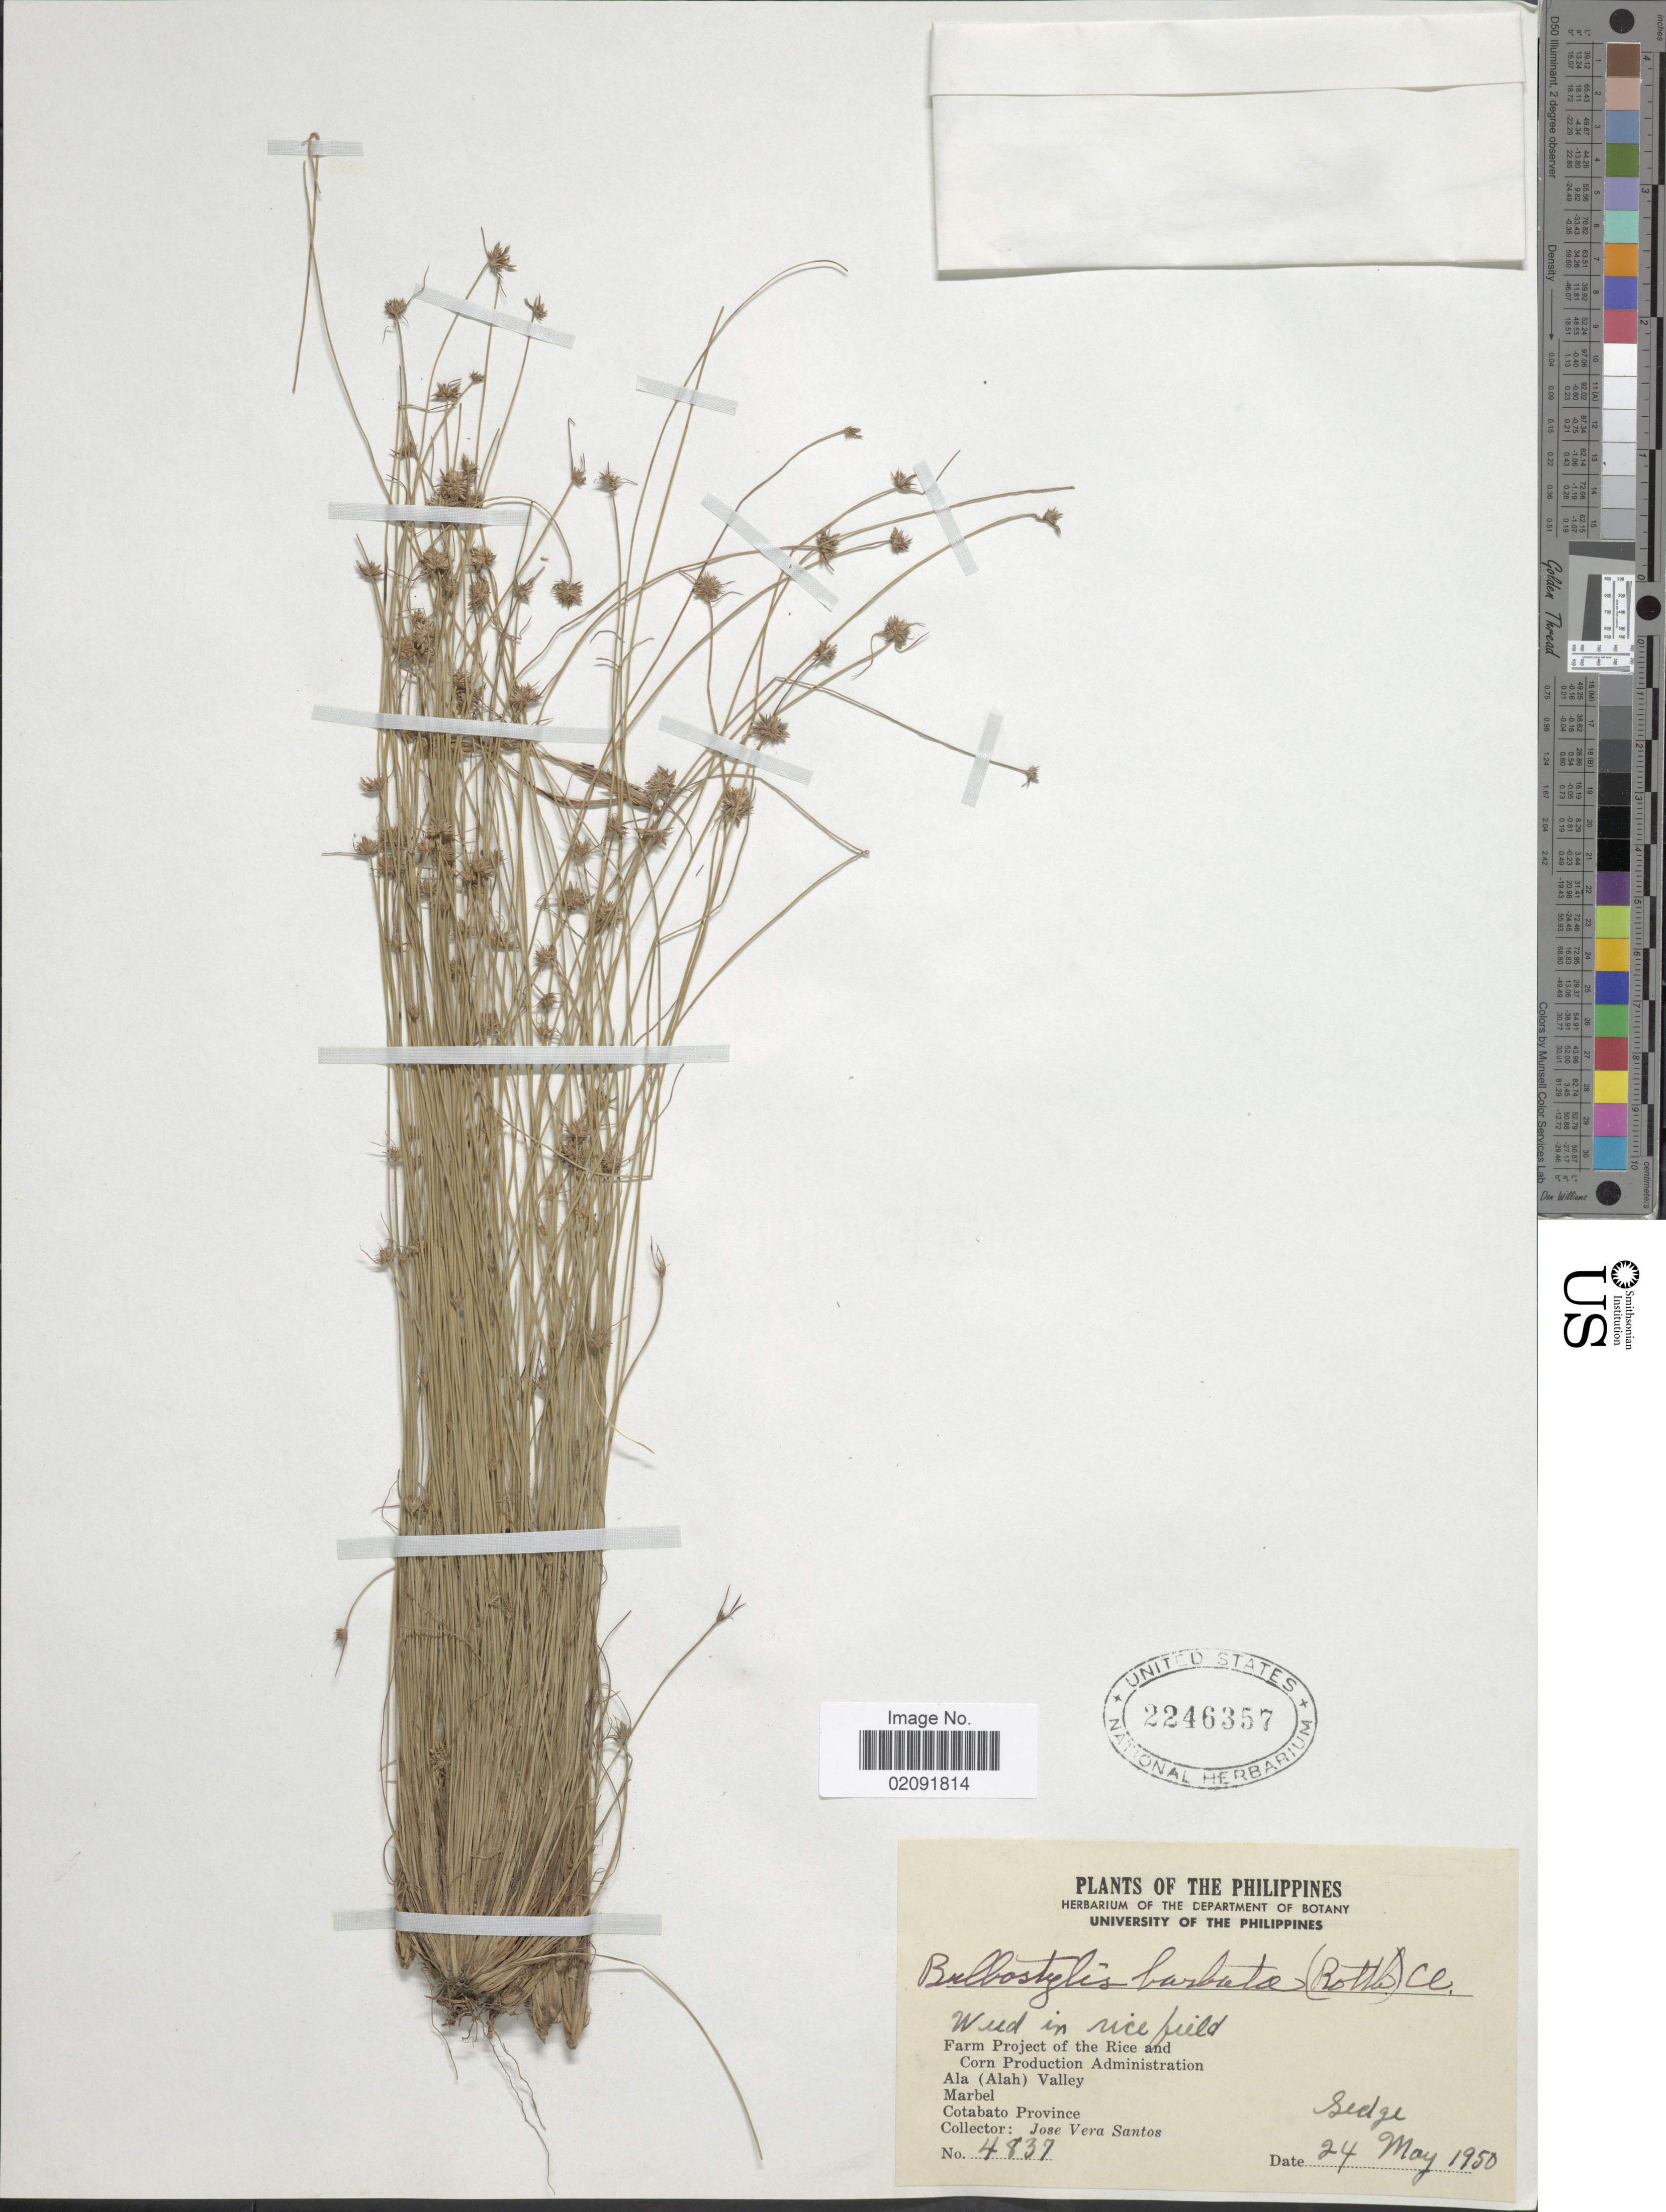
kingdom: Plantae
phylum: Tracheophyta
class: Liliopsida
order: Poales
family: Cyperaceae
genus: Bulbostylis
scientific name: Bulbostylis barbata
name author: (Rottb.) C.B. Clarke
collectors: J. Santos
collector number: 4837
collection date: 1950-05-24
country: Philippines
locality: Weed in rice field, Farm Project of the Rice and Corn Production Administration, Ala (Alah) Valley, Marbel, Cotabato Province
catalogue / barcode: US 2246357